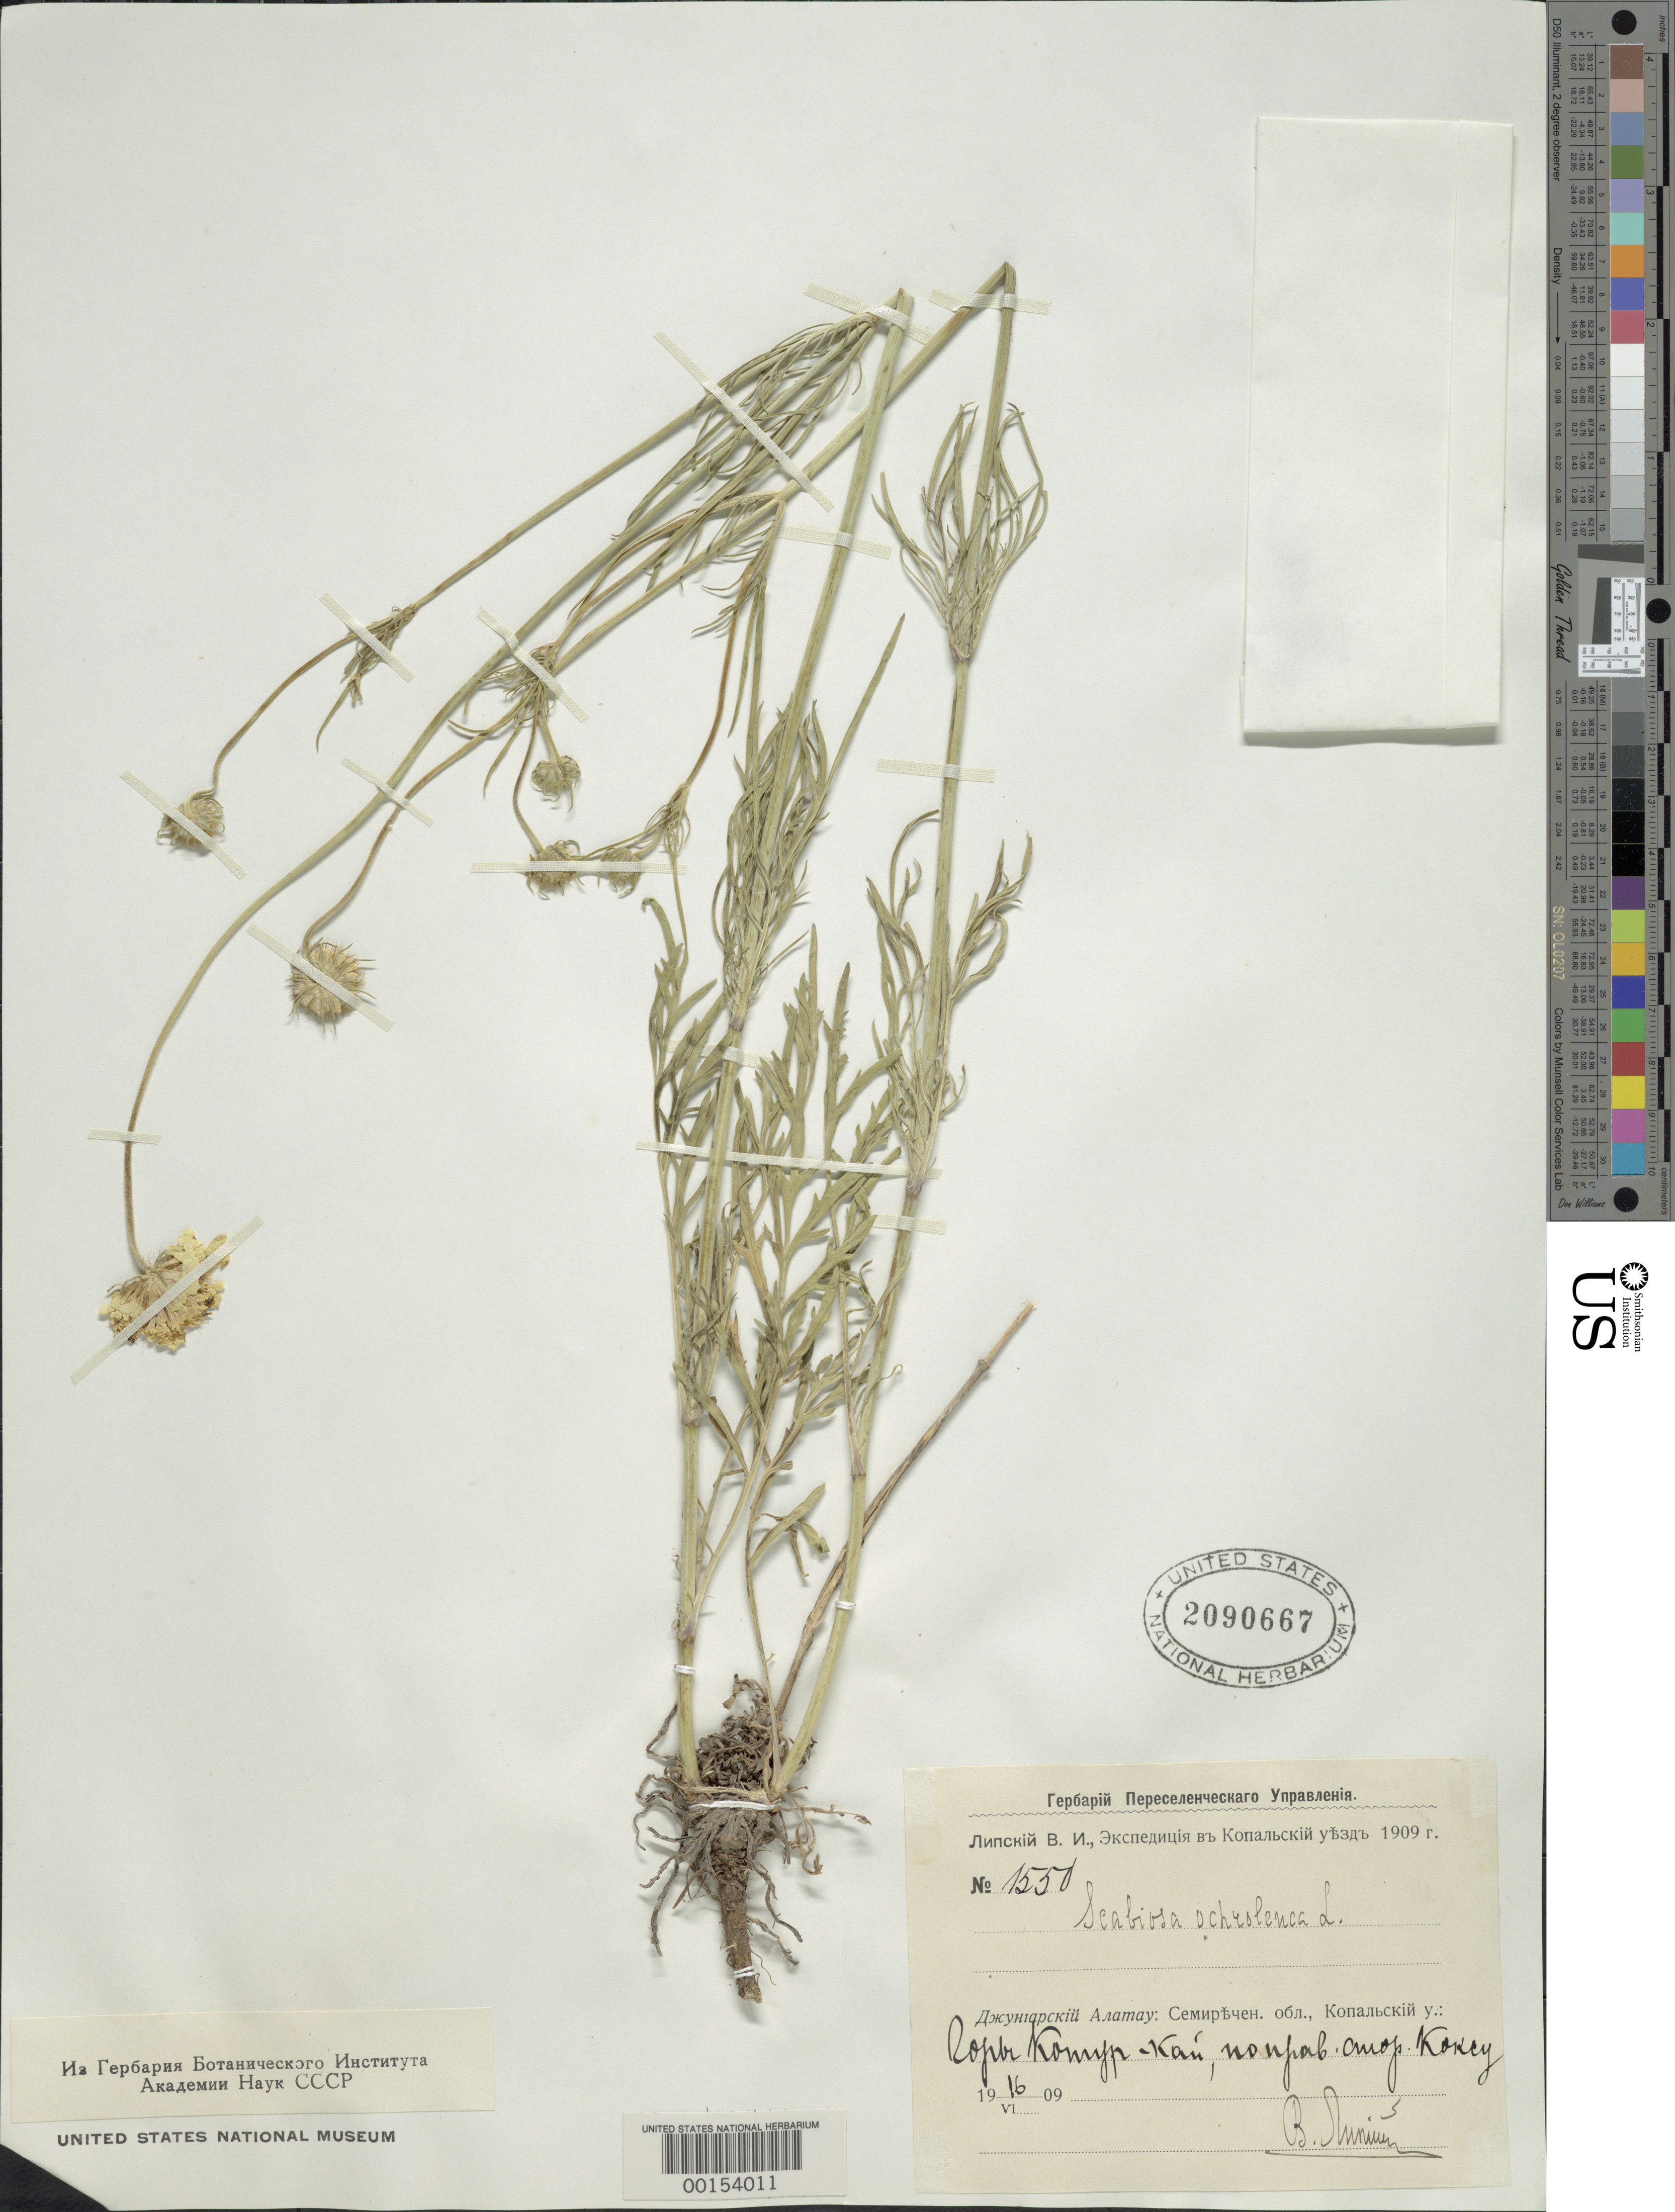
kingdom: Plantae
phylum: Tracheophyta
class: Magnoliopsida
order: Dipsacales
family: Caprifoliaceae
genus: Scabiosa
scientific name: Scabiosa ochroleuca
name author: L.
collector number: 1550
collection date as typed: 16 Jun 1909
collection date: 1909-06-16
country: Kazakhstan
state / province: Almaty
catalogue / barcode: US 2090667